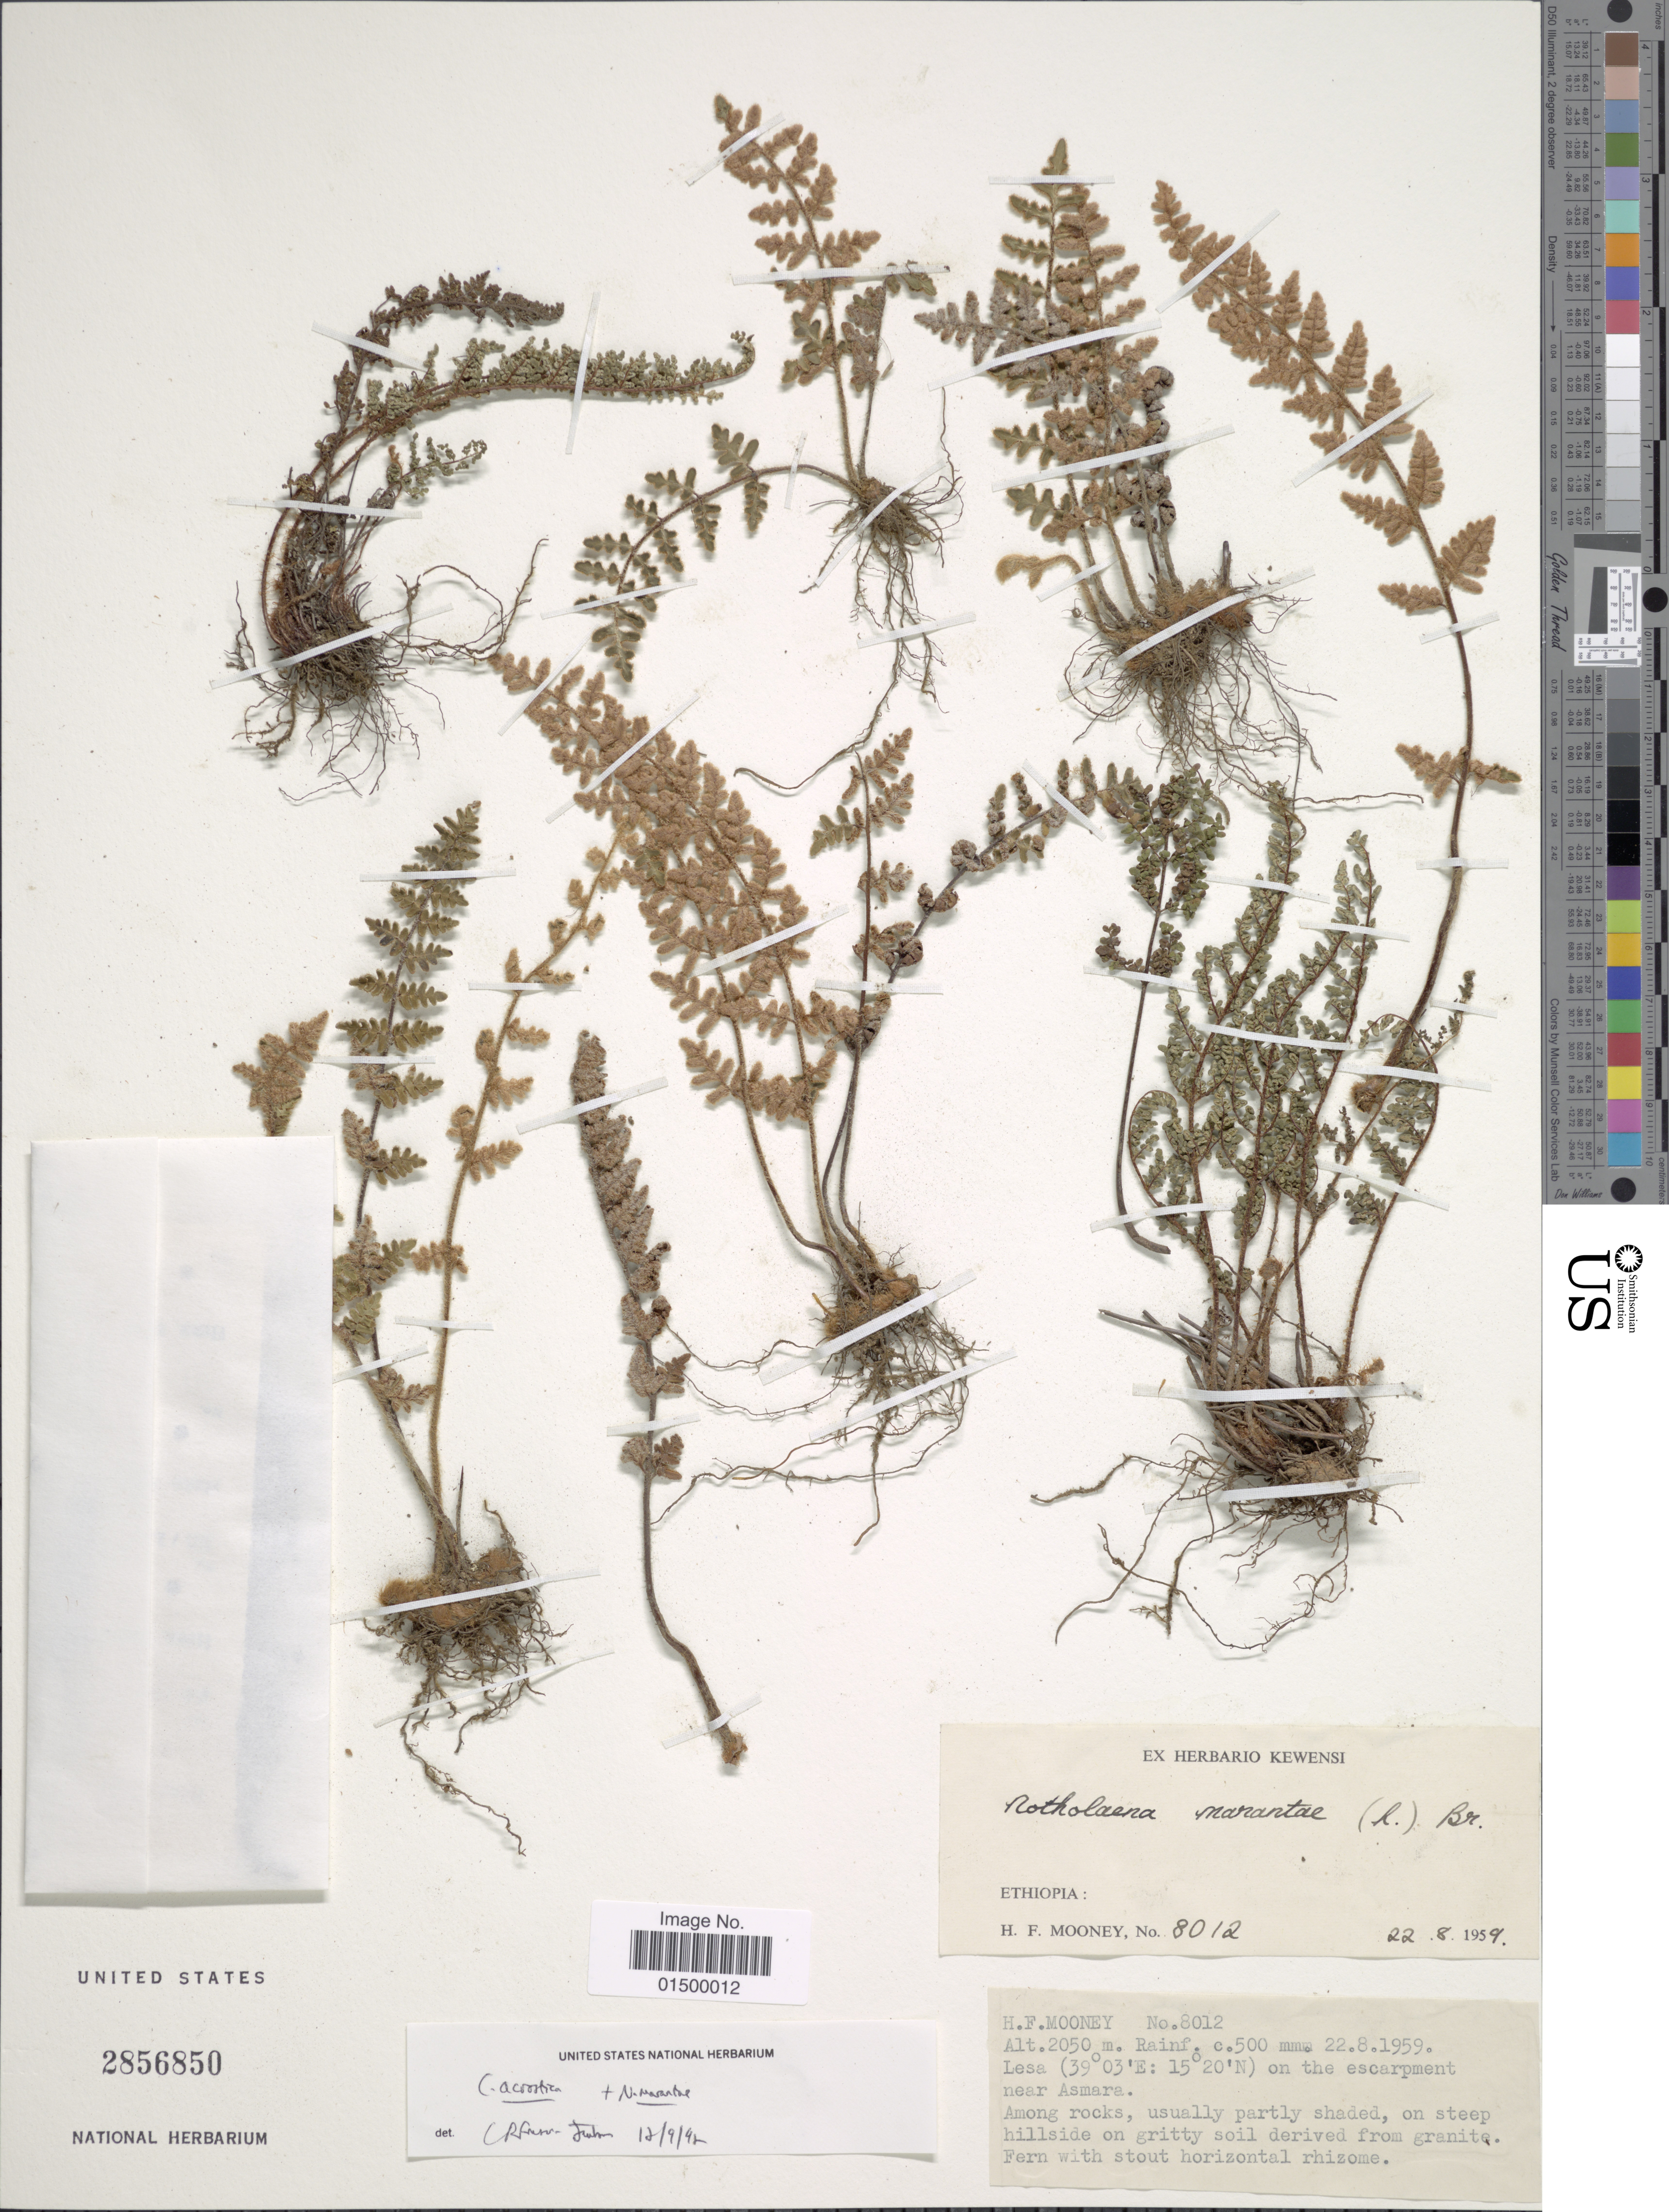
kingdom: Plantae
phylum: Tracheophyta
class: Polypodiopsida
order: Polypodiales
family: Pteridaceae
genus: Cheilanthes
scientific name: Cheilanthes marantae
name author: Domin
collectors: H. Mooney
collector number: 8012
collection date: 1959-08-22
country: Ethiopia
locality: Lesa on the escarpment near Asmara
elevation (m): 2050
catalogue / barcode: US 2856850